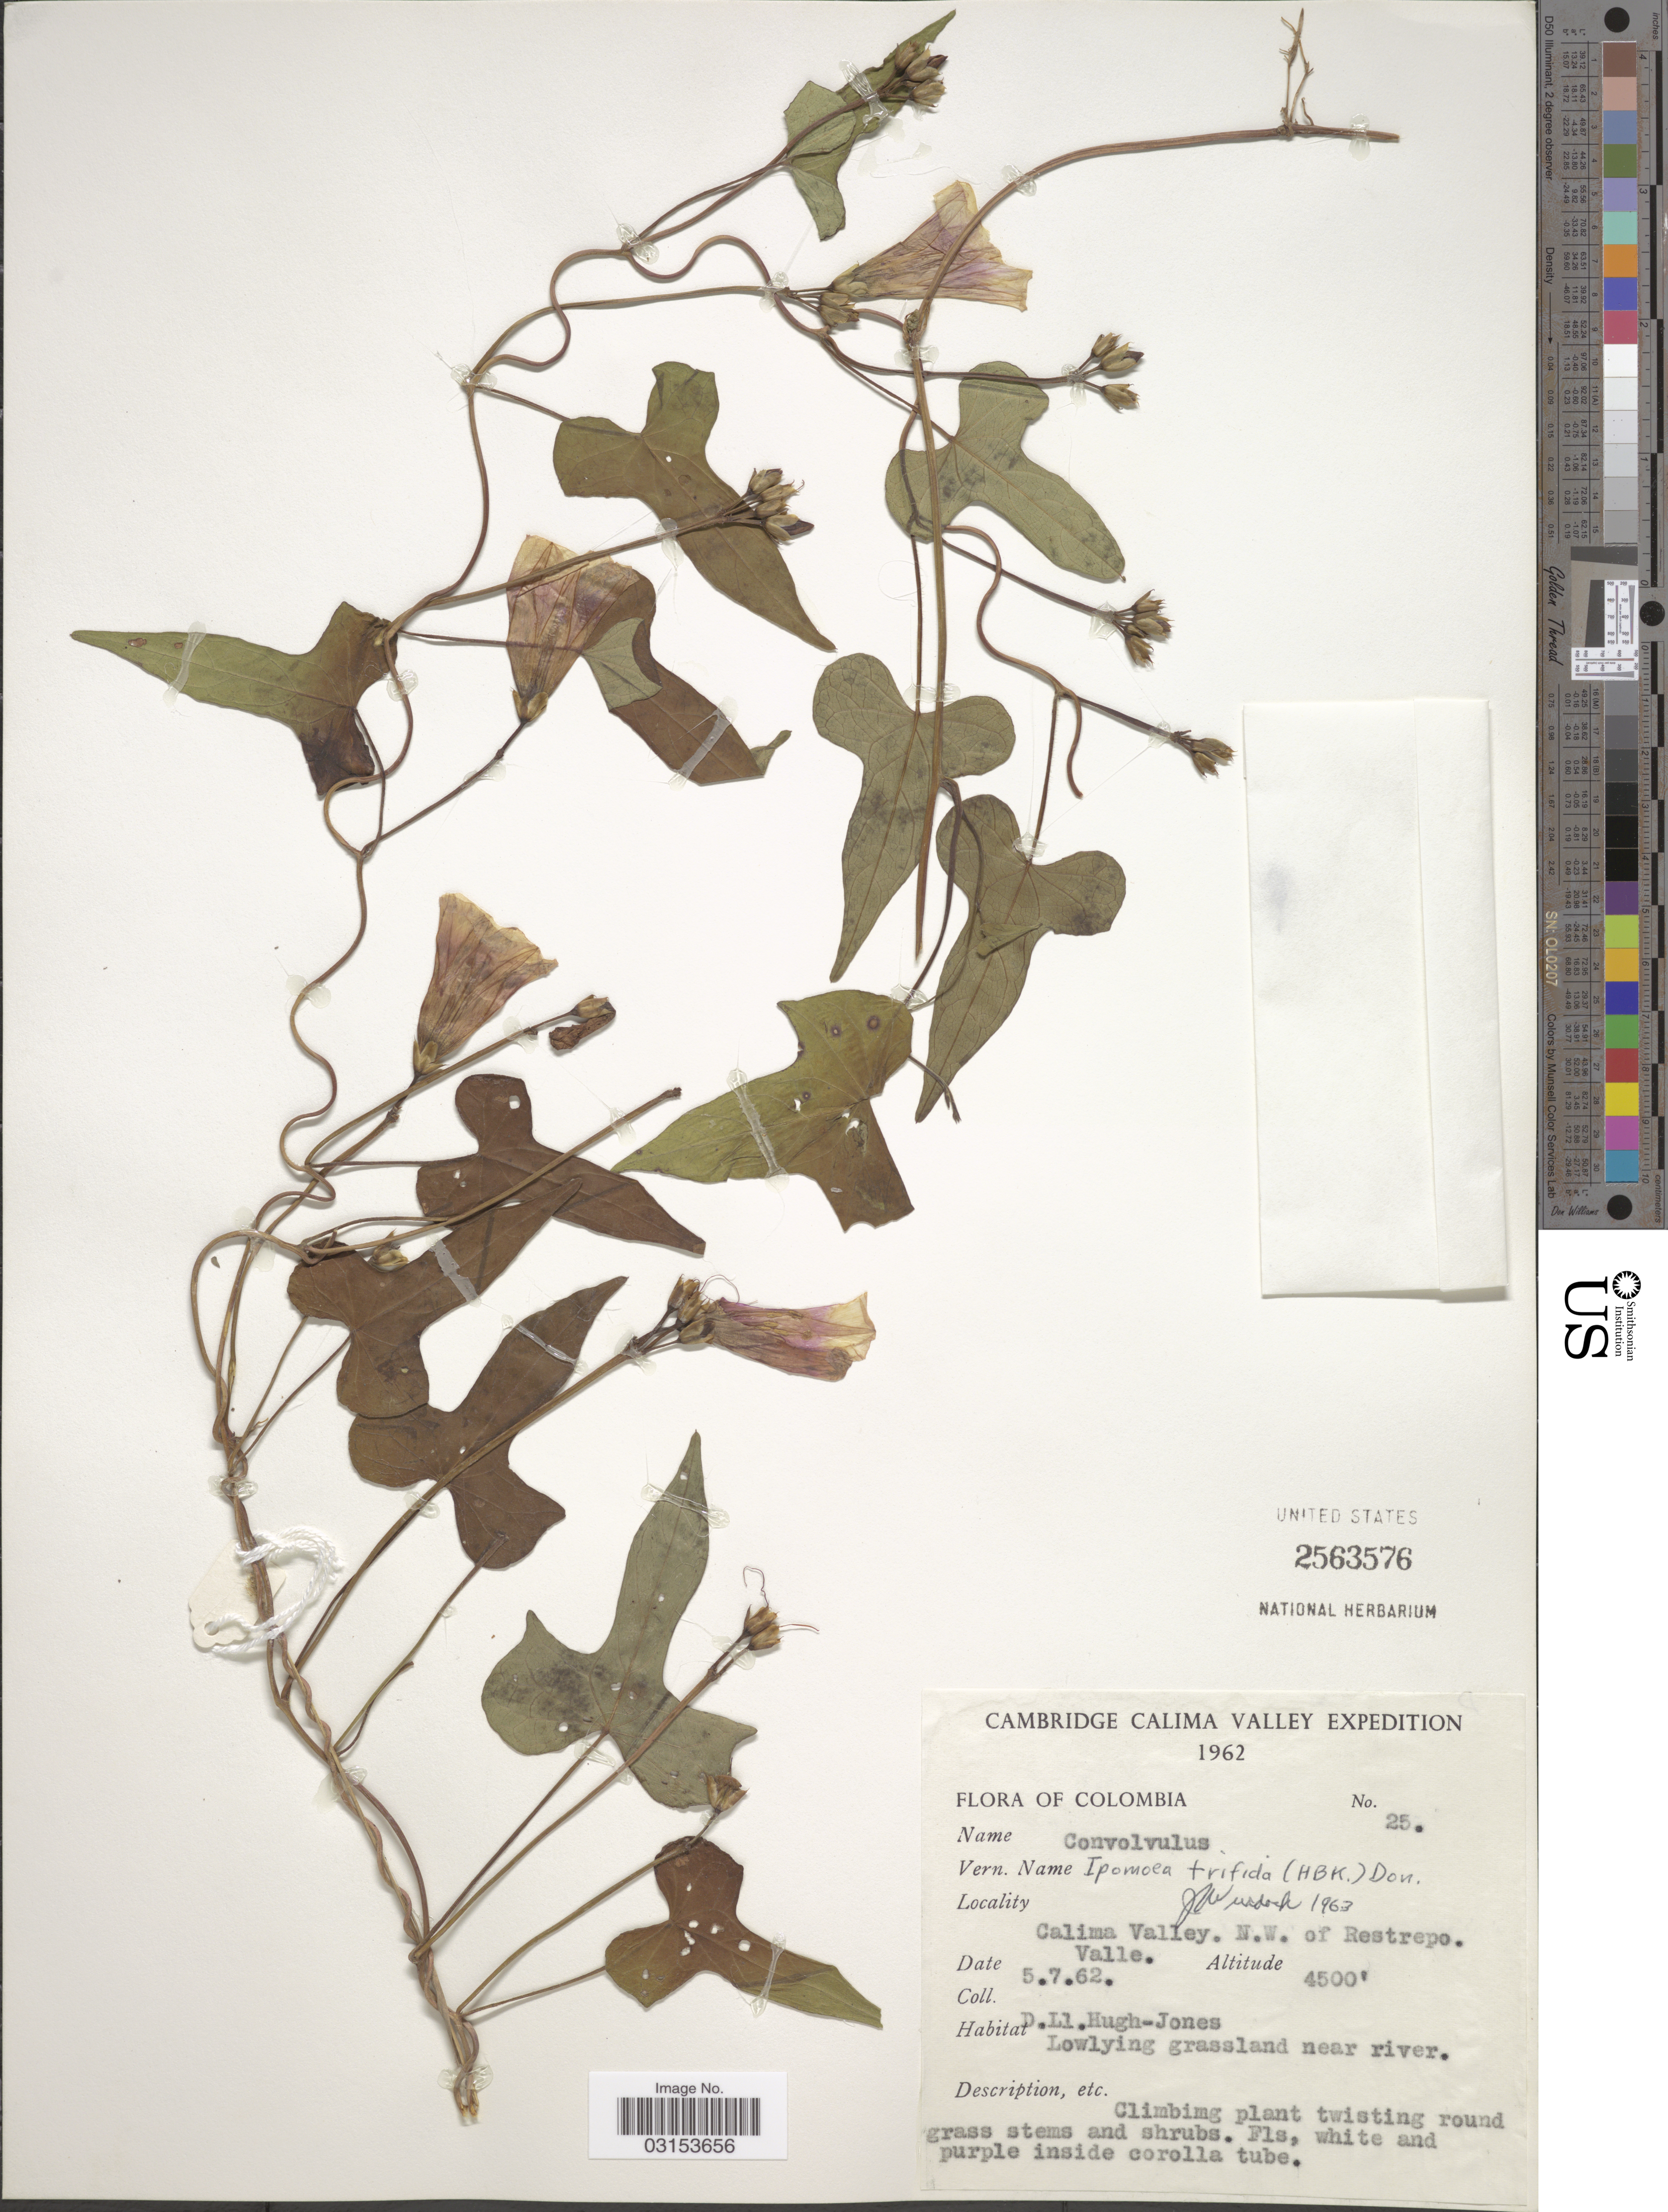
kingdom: Plantae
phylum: Tracheophyta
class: Magnoliopsida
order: Solanales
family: Convolvulaceae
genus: Ipomoea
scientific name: Ipomoea trifida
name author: (Kunth) G. Don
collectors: D. Hugh-Jones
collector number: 25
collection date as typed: Transcribed d/m/y: 5/7/62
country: Colombia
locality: Calima Valley, N.W. of Restrepo. Valle.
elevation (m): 1372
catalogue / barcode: US 2563576